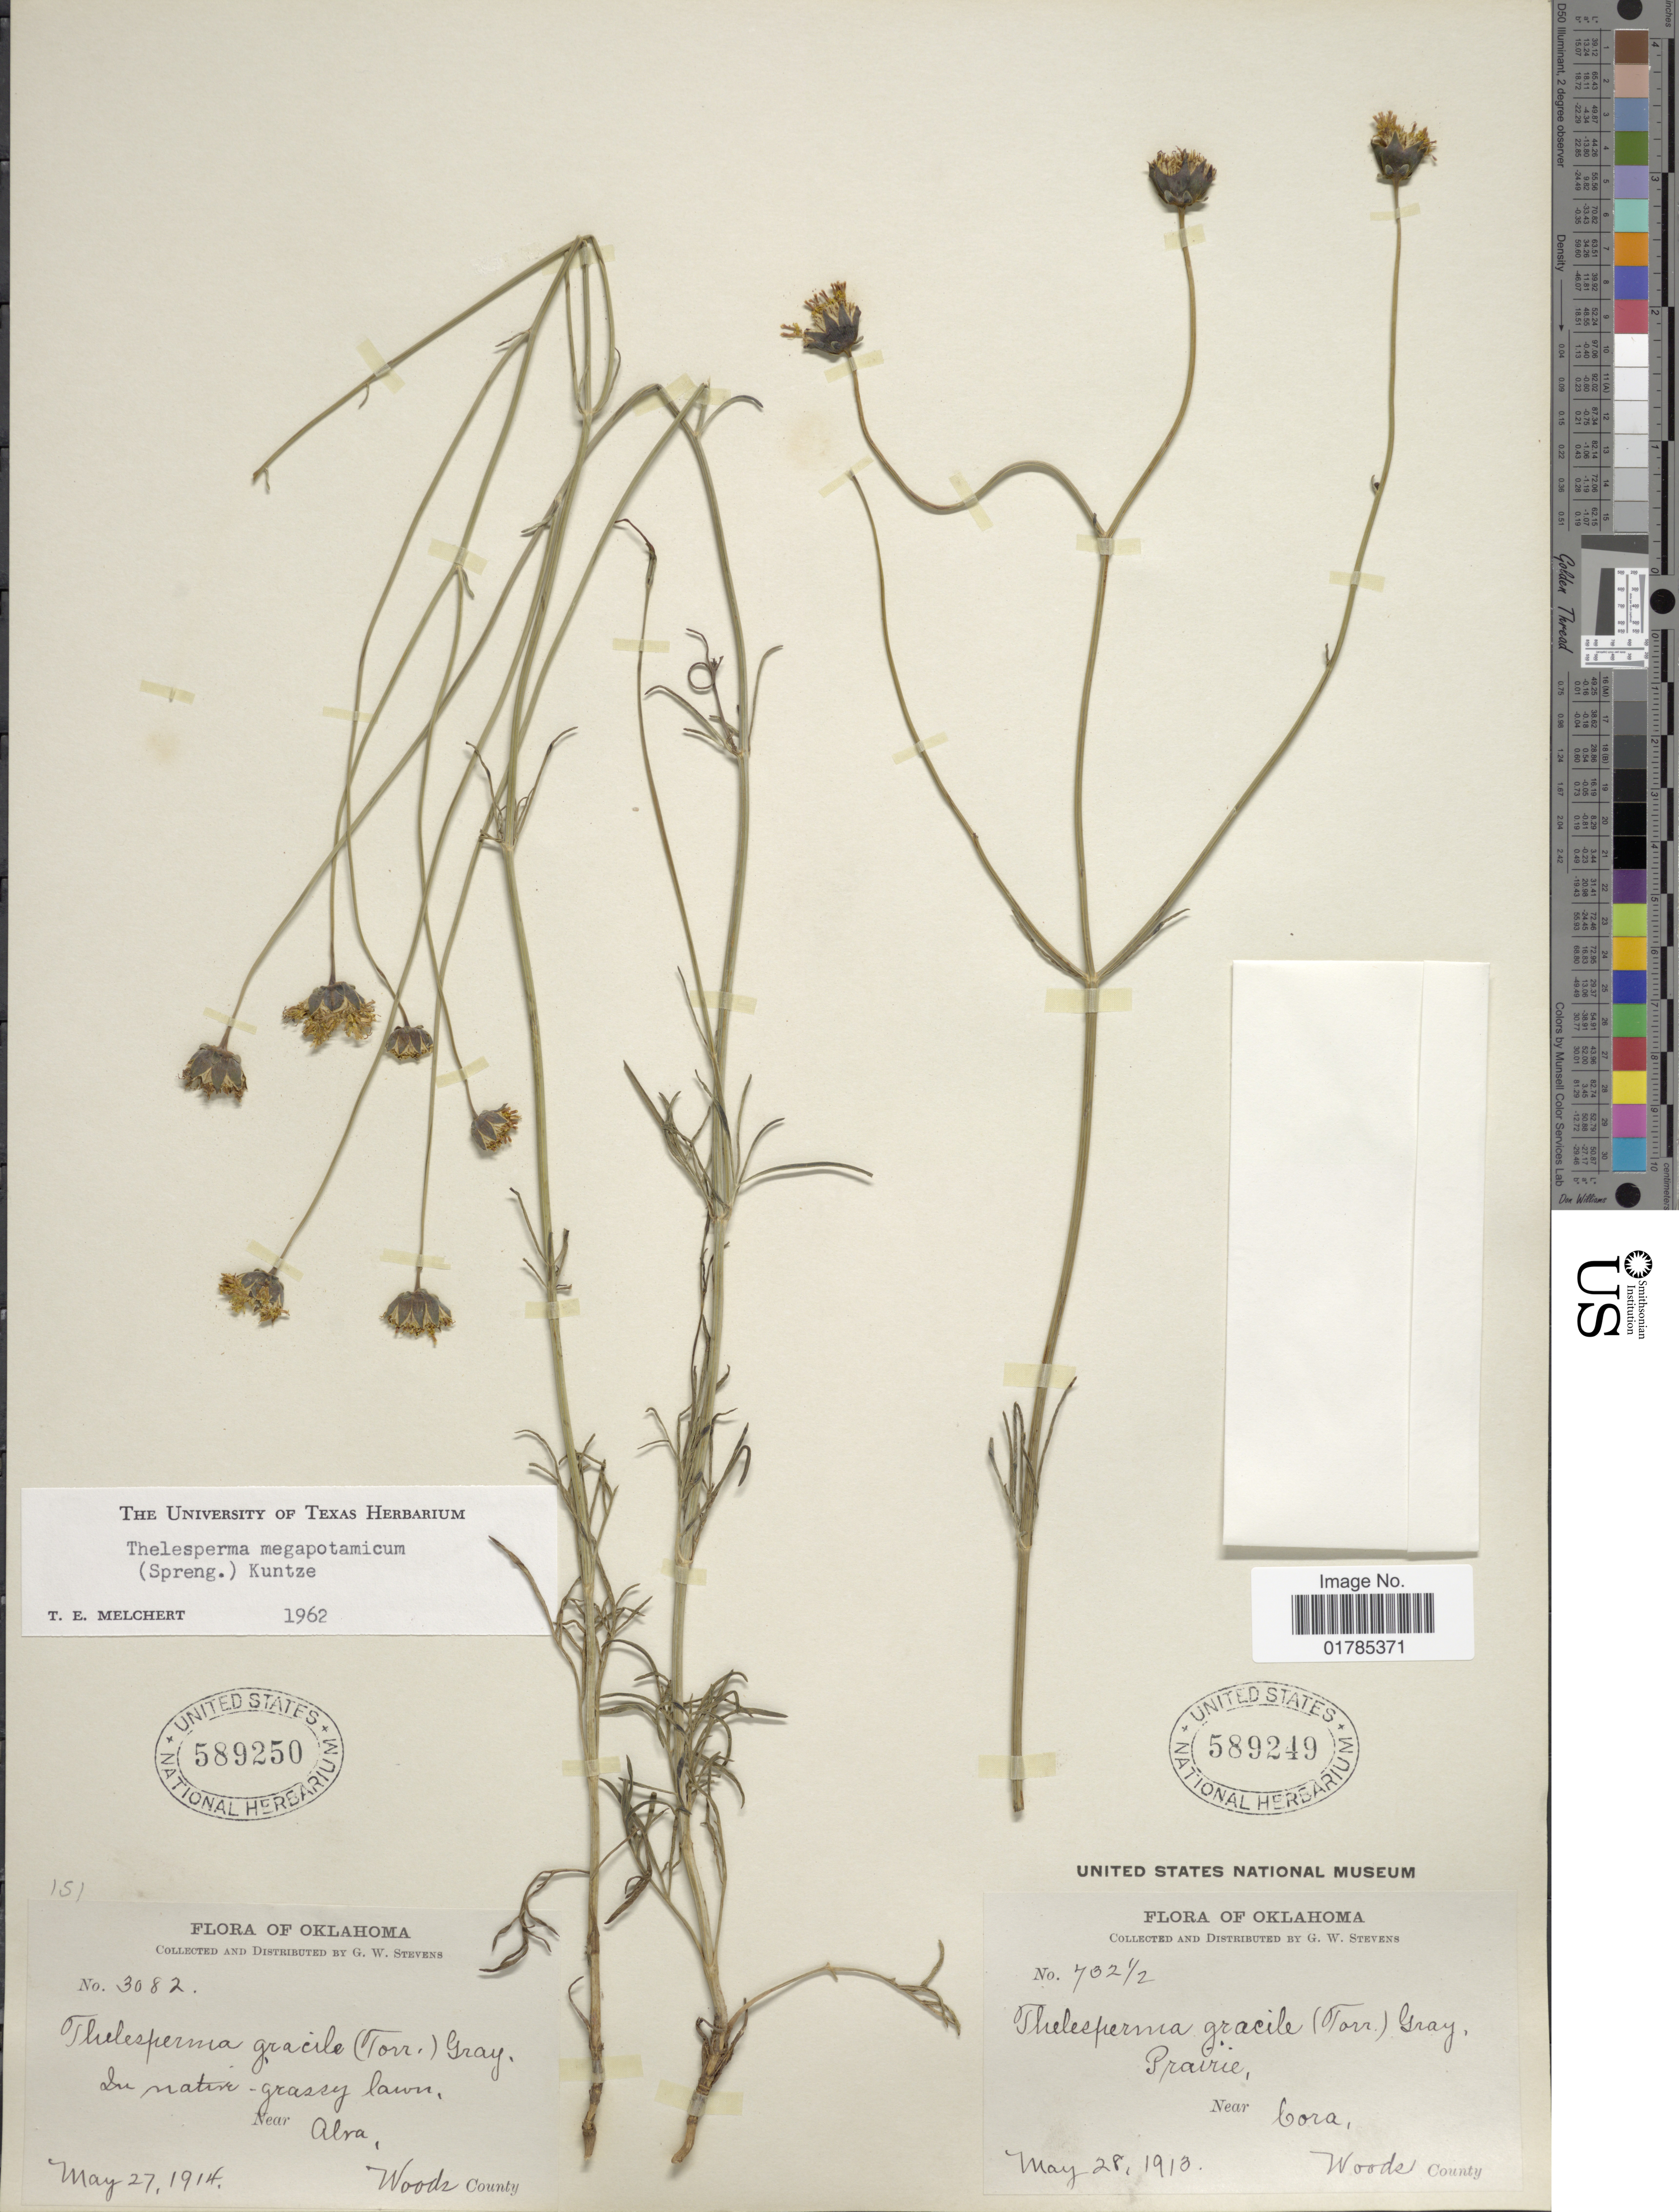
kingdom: Plantae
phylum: Tracheophyta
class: Magnoliopsida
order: Asterales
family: Asteraceae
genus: Thelesperma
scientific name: Thelesperma megapotamicum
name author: (Spreng.) Herter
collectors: G. W. Stevens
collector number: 3082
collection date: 1914-05-27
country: United States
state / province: Oklahoma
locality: Near Cora Woods County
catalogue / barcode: US 589250